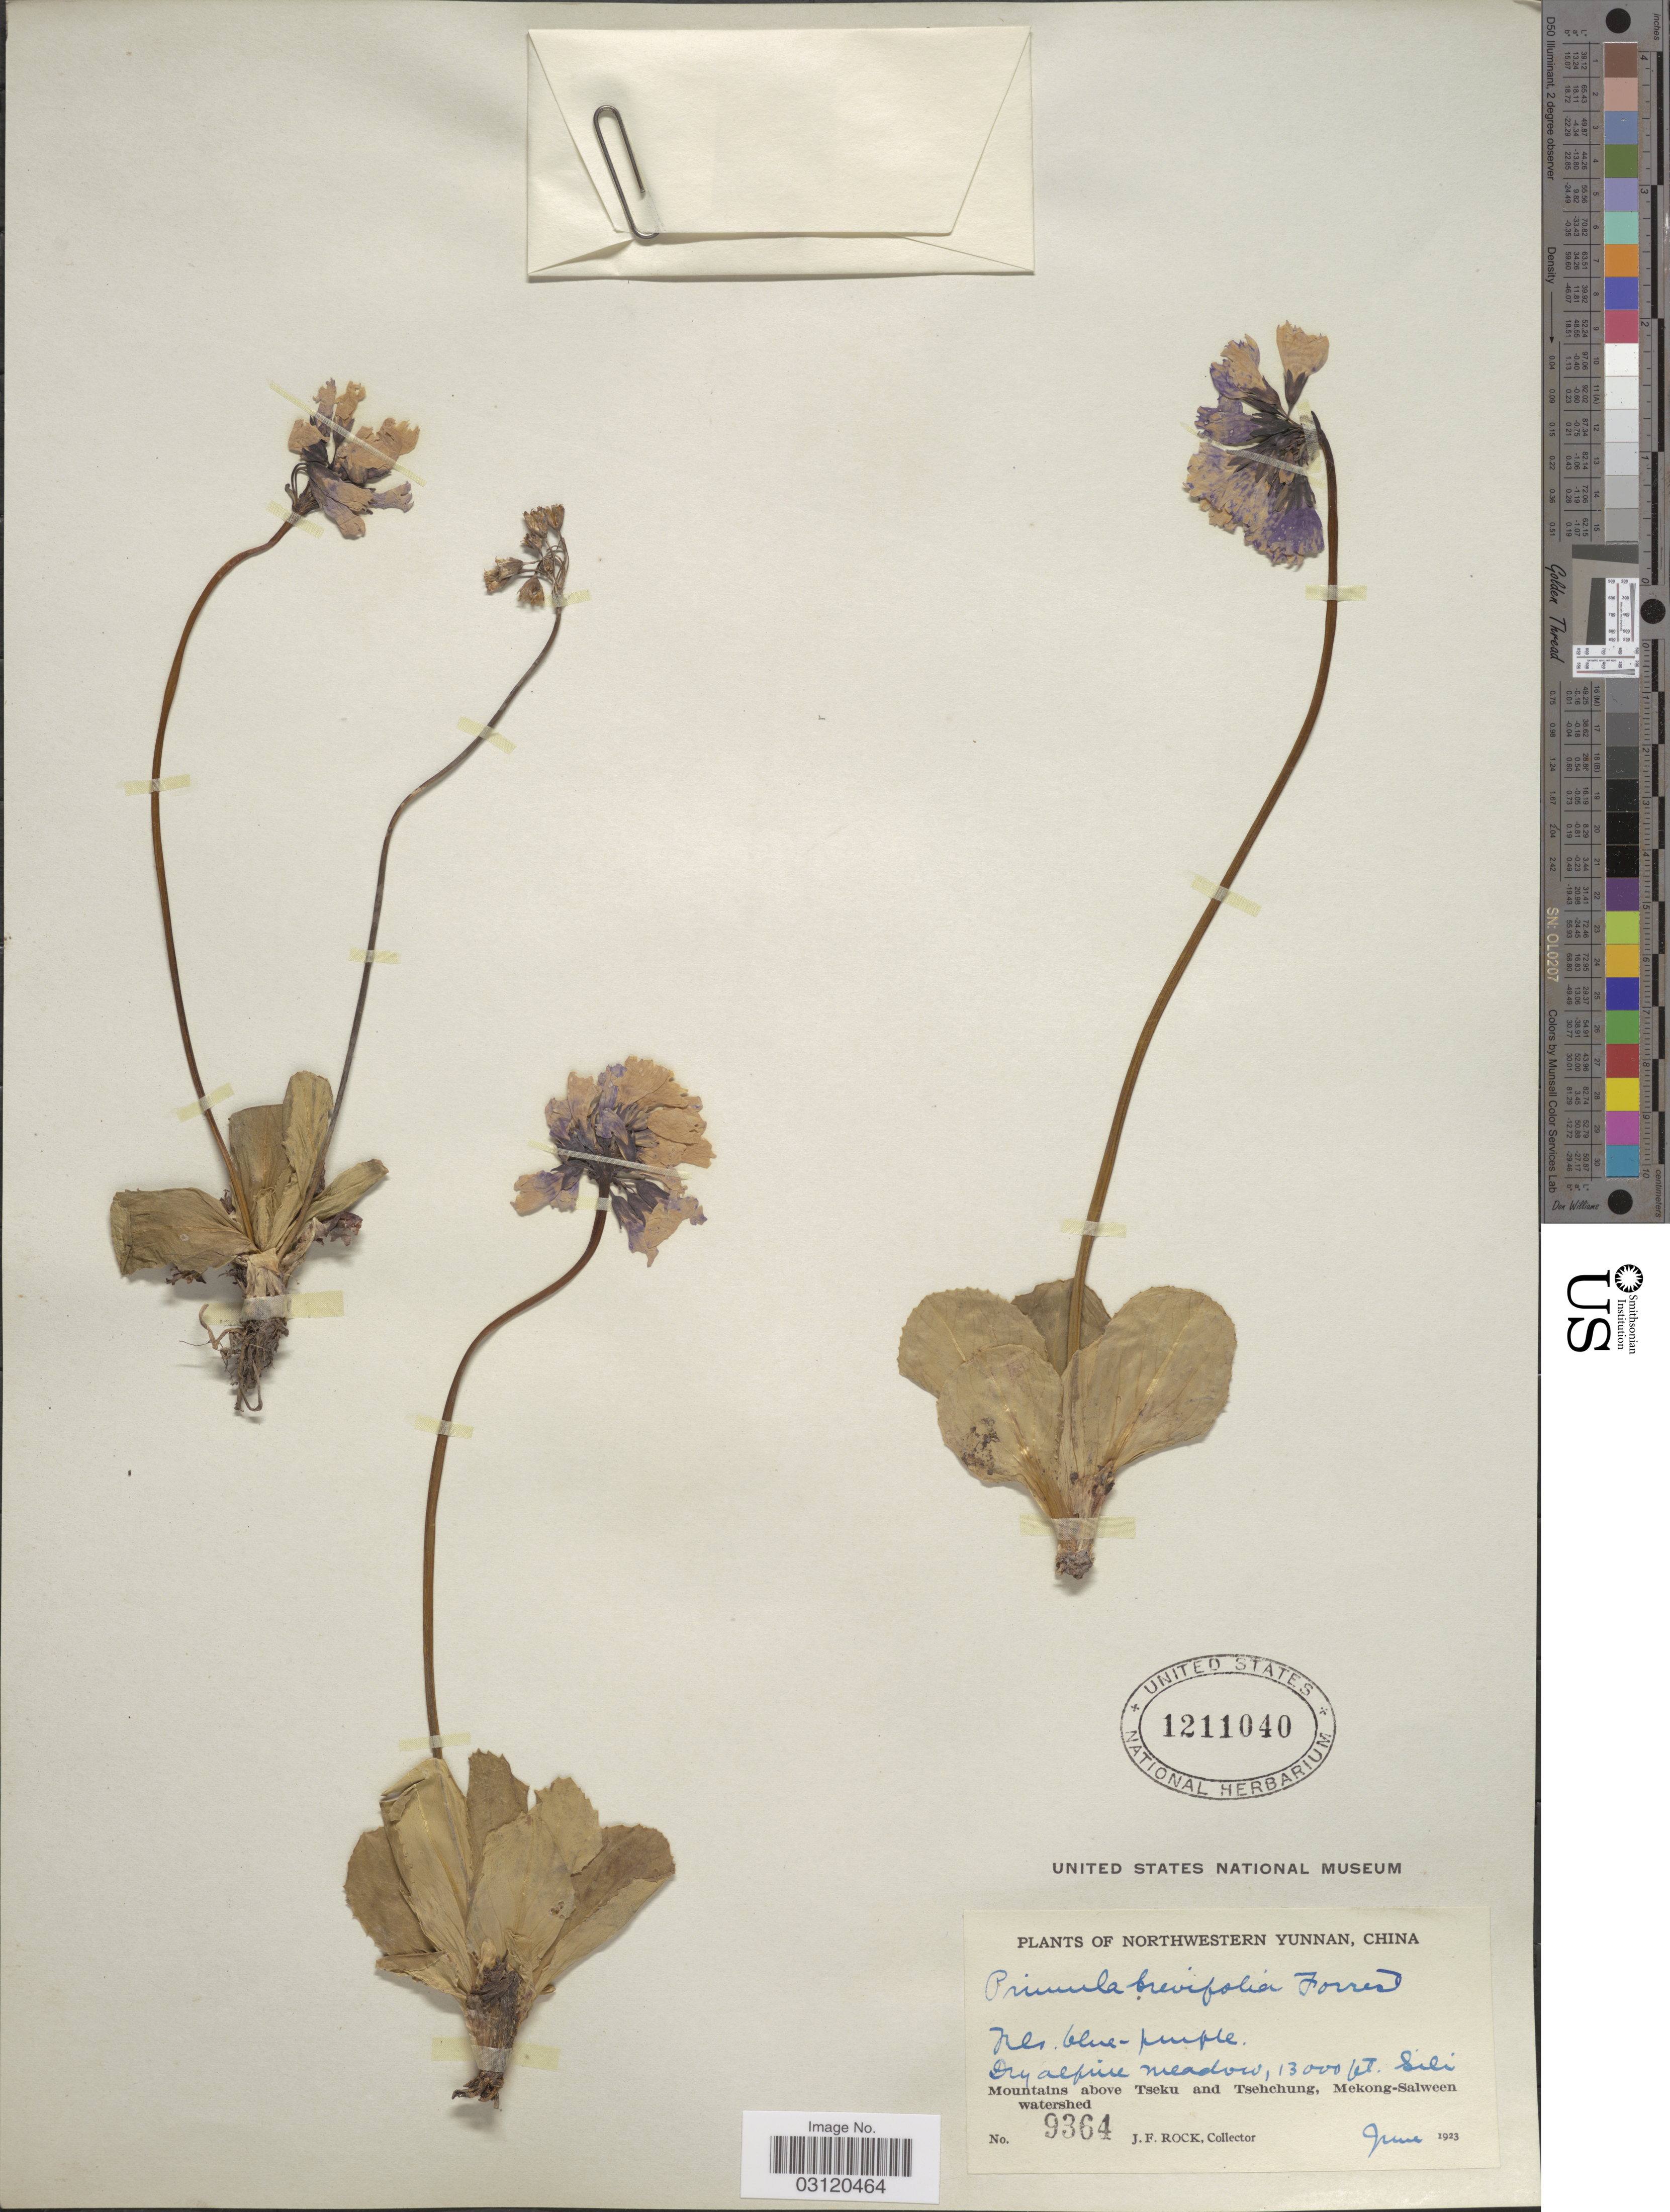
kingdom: Plantae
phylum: Tracheophyta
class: Magnoliopsida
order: Ericales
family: Primulaceae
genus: Primula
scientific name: Primula amethystina subsp. brevifolia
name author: (Forrest) W.W. Sm. & Forrest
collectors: J. Rock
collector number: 9364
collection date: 1923-06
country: China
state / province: Yunnan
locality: Northwestern Yunnan. Mountains above Tseku and Tsehchung, Mekong-Salween watershed.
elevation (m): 3962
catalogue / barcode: US 1211040